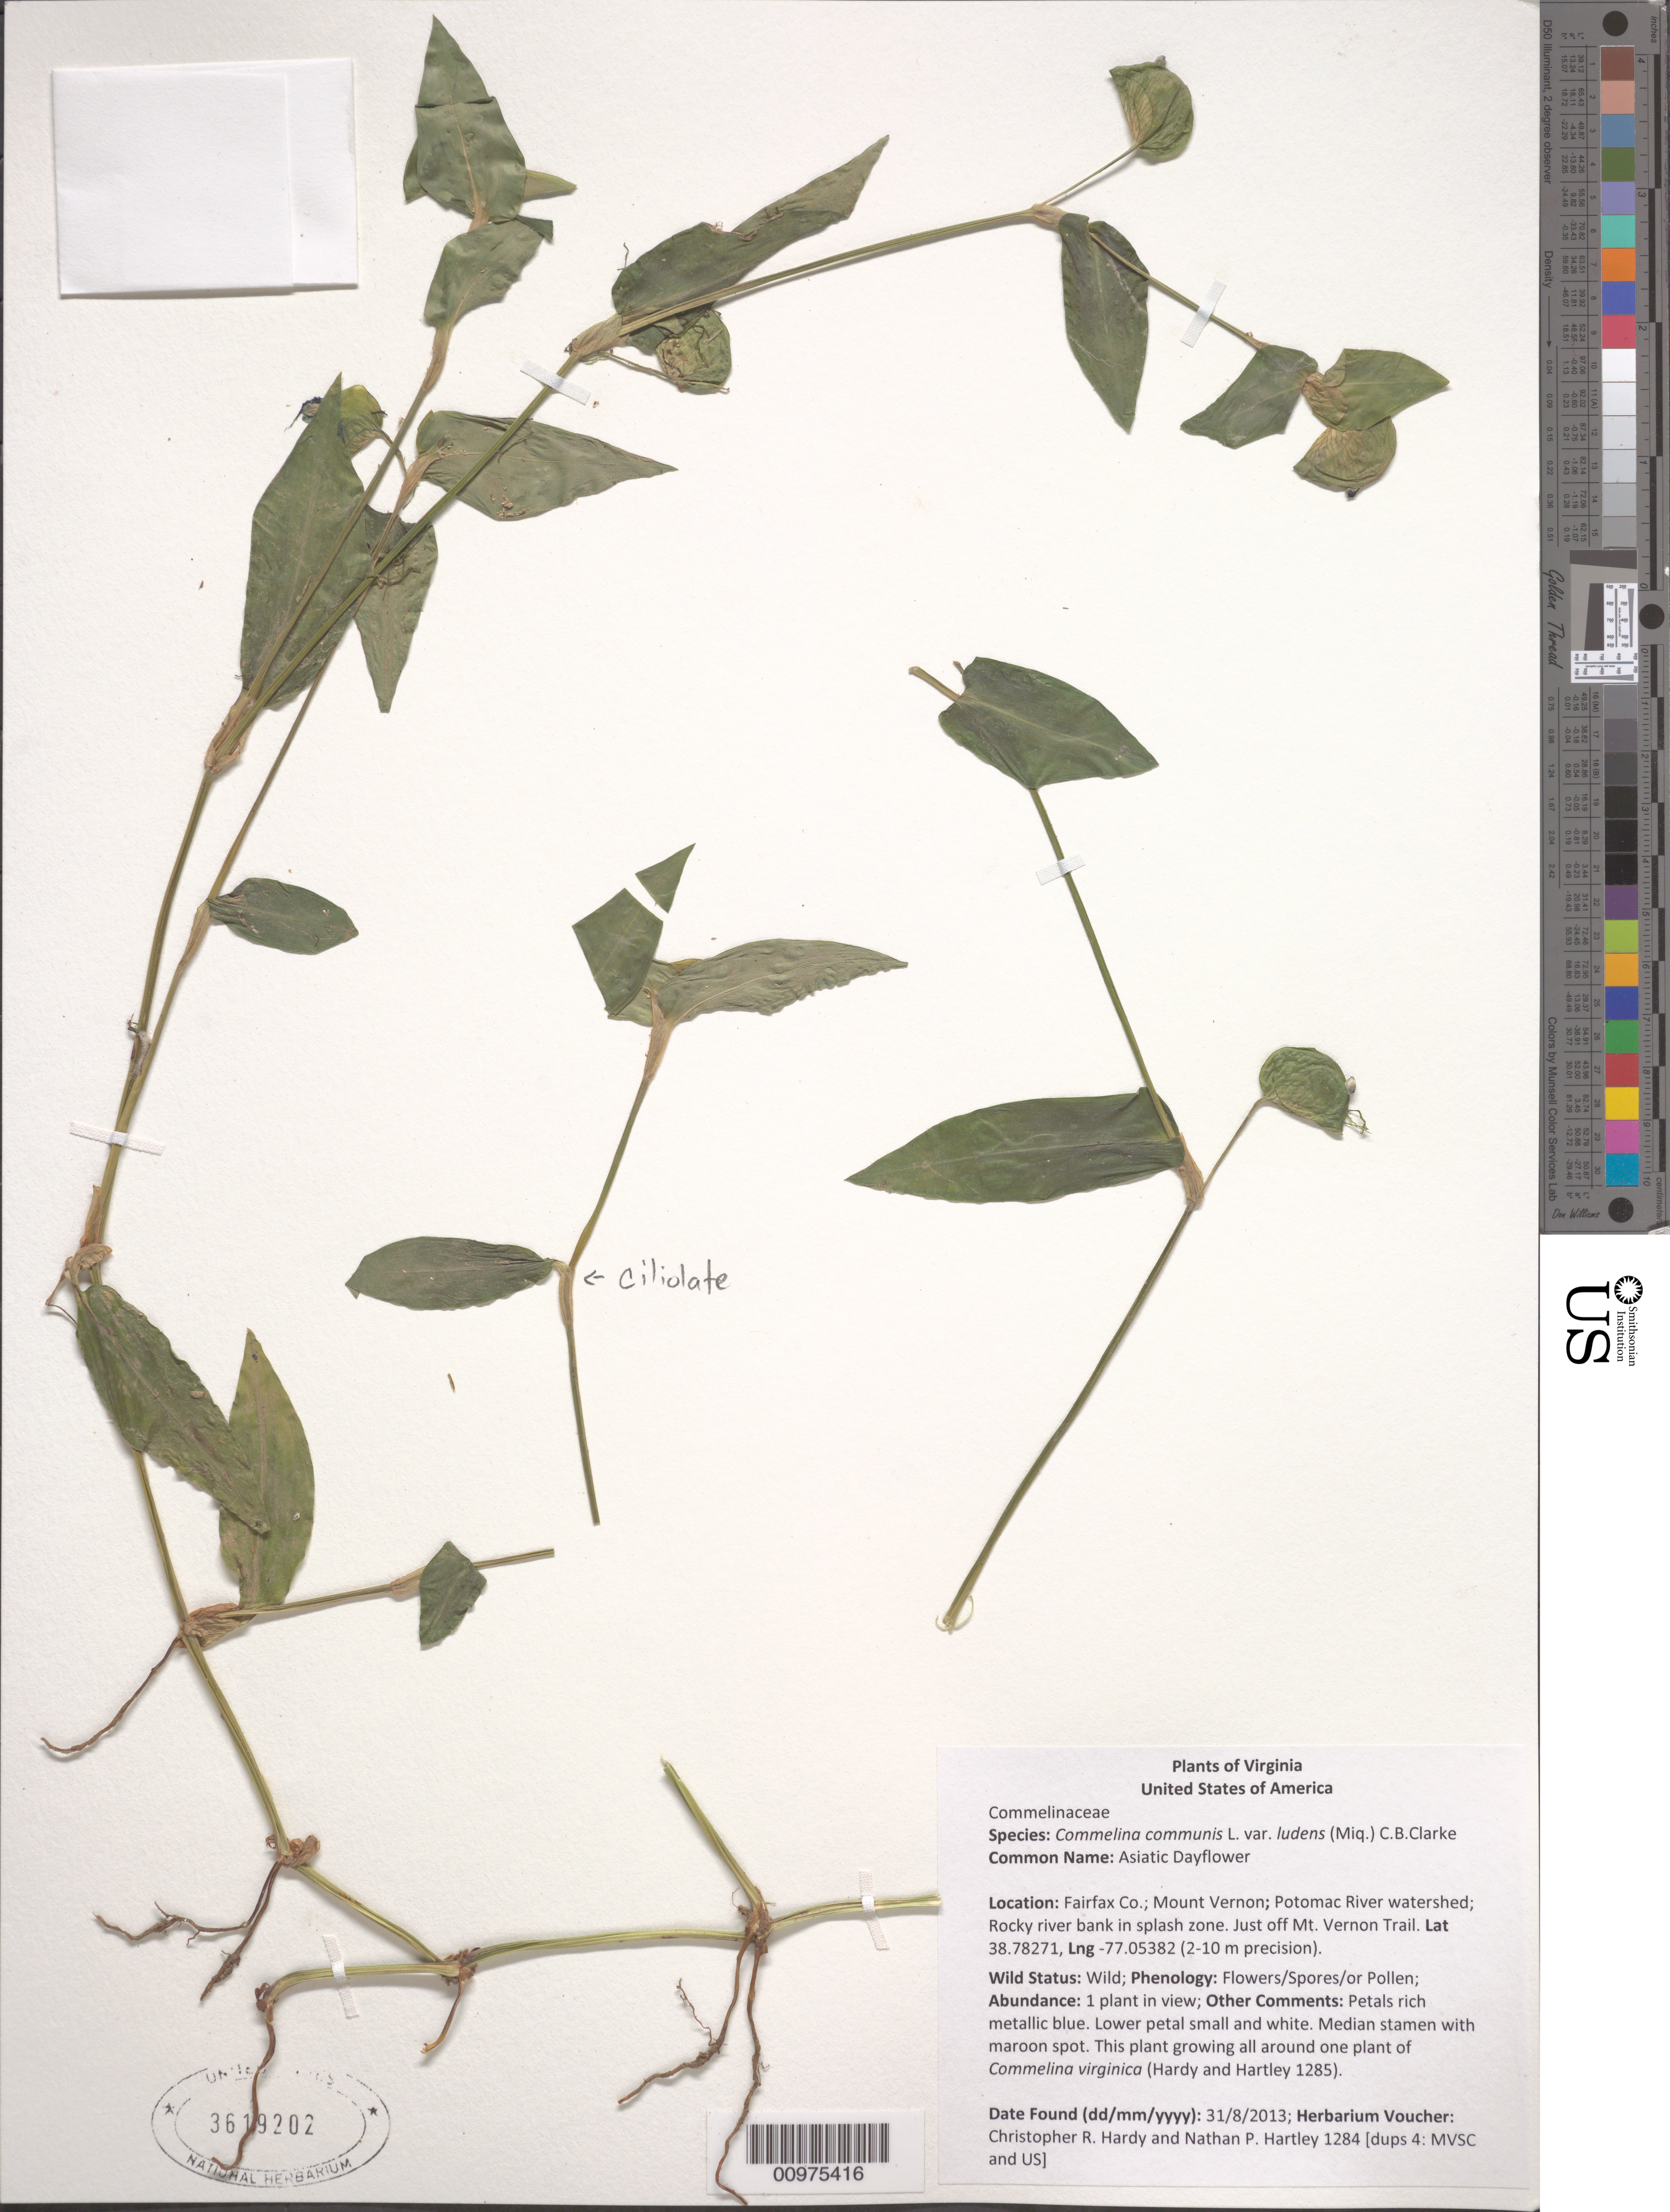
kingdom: Plantae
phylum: Tracheophyta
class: Liliopsida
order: Commelinales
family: Commelinaceae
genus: Commelina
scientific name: Commelina communis var. ludens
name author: (Miq.) C.B. Clarke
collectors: C. Hardy & N. Hartley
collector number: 1284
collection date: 2013-08-31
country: United States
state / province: Virginia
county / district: Fairfax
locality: Virginia: Fairfax Co.; Mount Vernon; Potomac River watershed.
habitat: Rocky river bank in splash zone. Just off Mt. Vernon Trail.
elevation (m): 2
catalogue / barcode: US 3619202